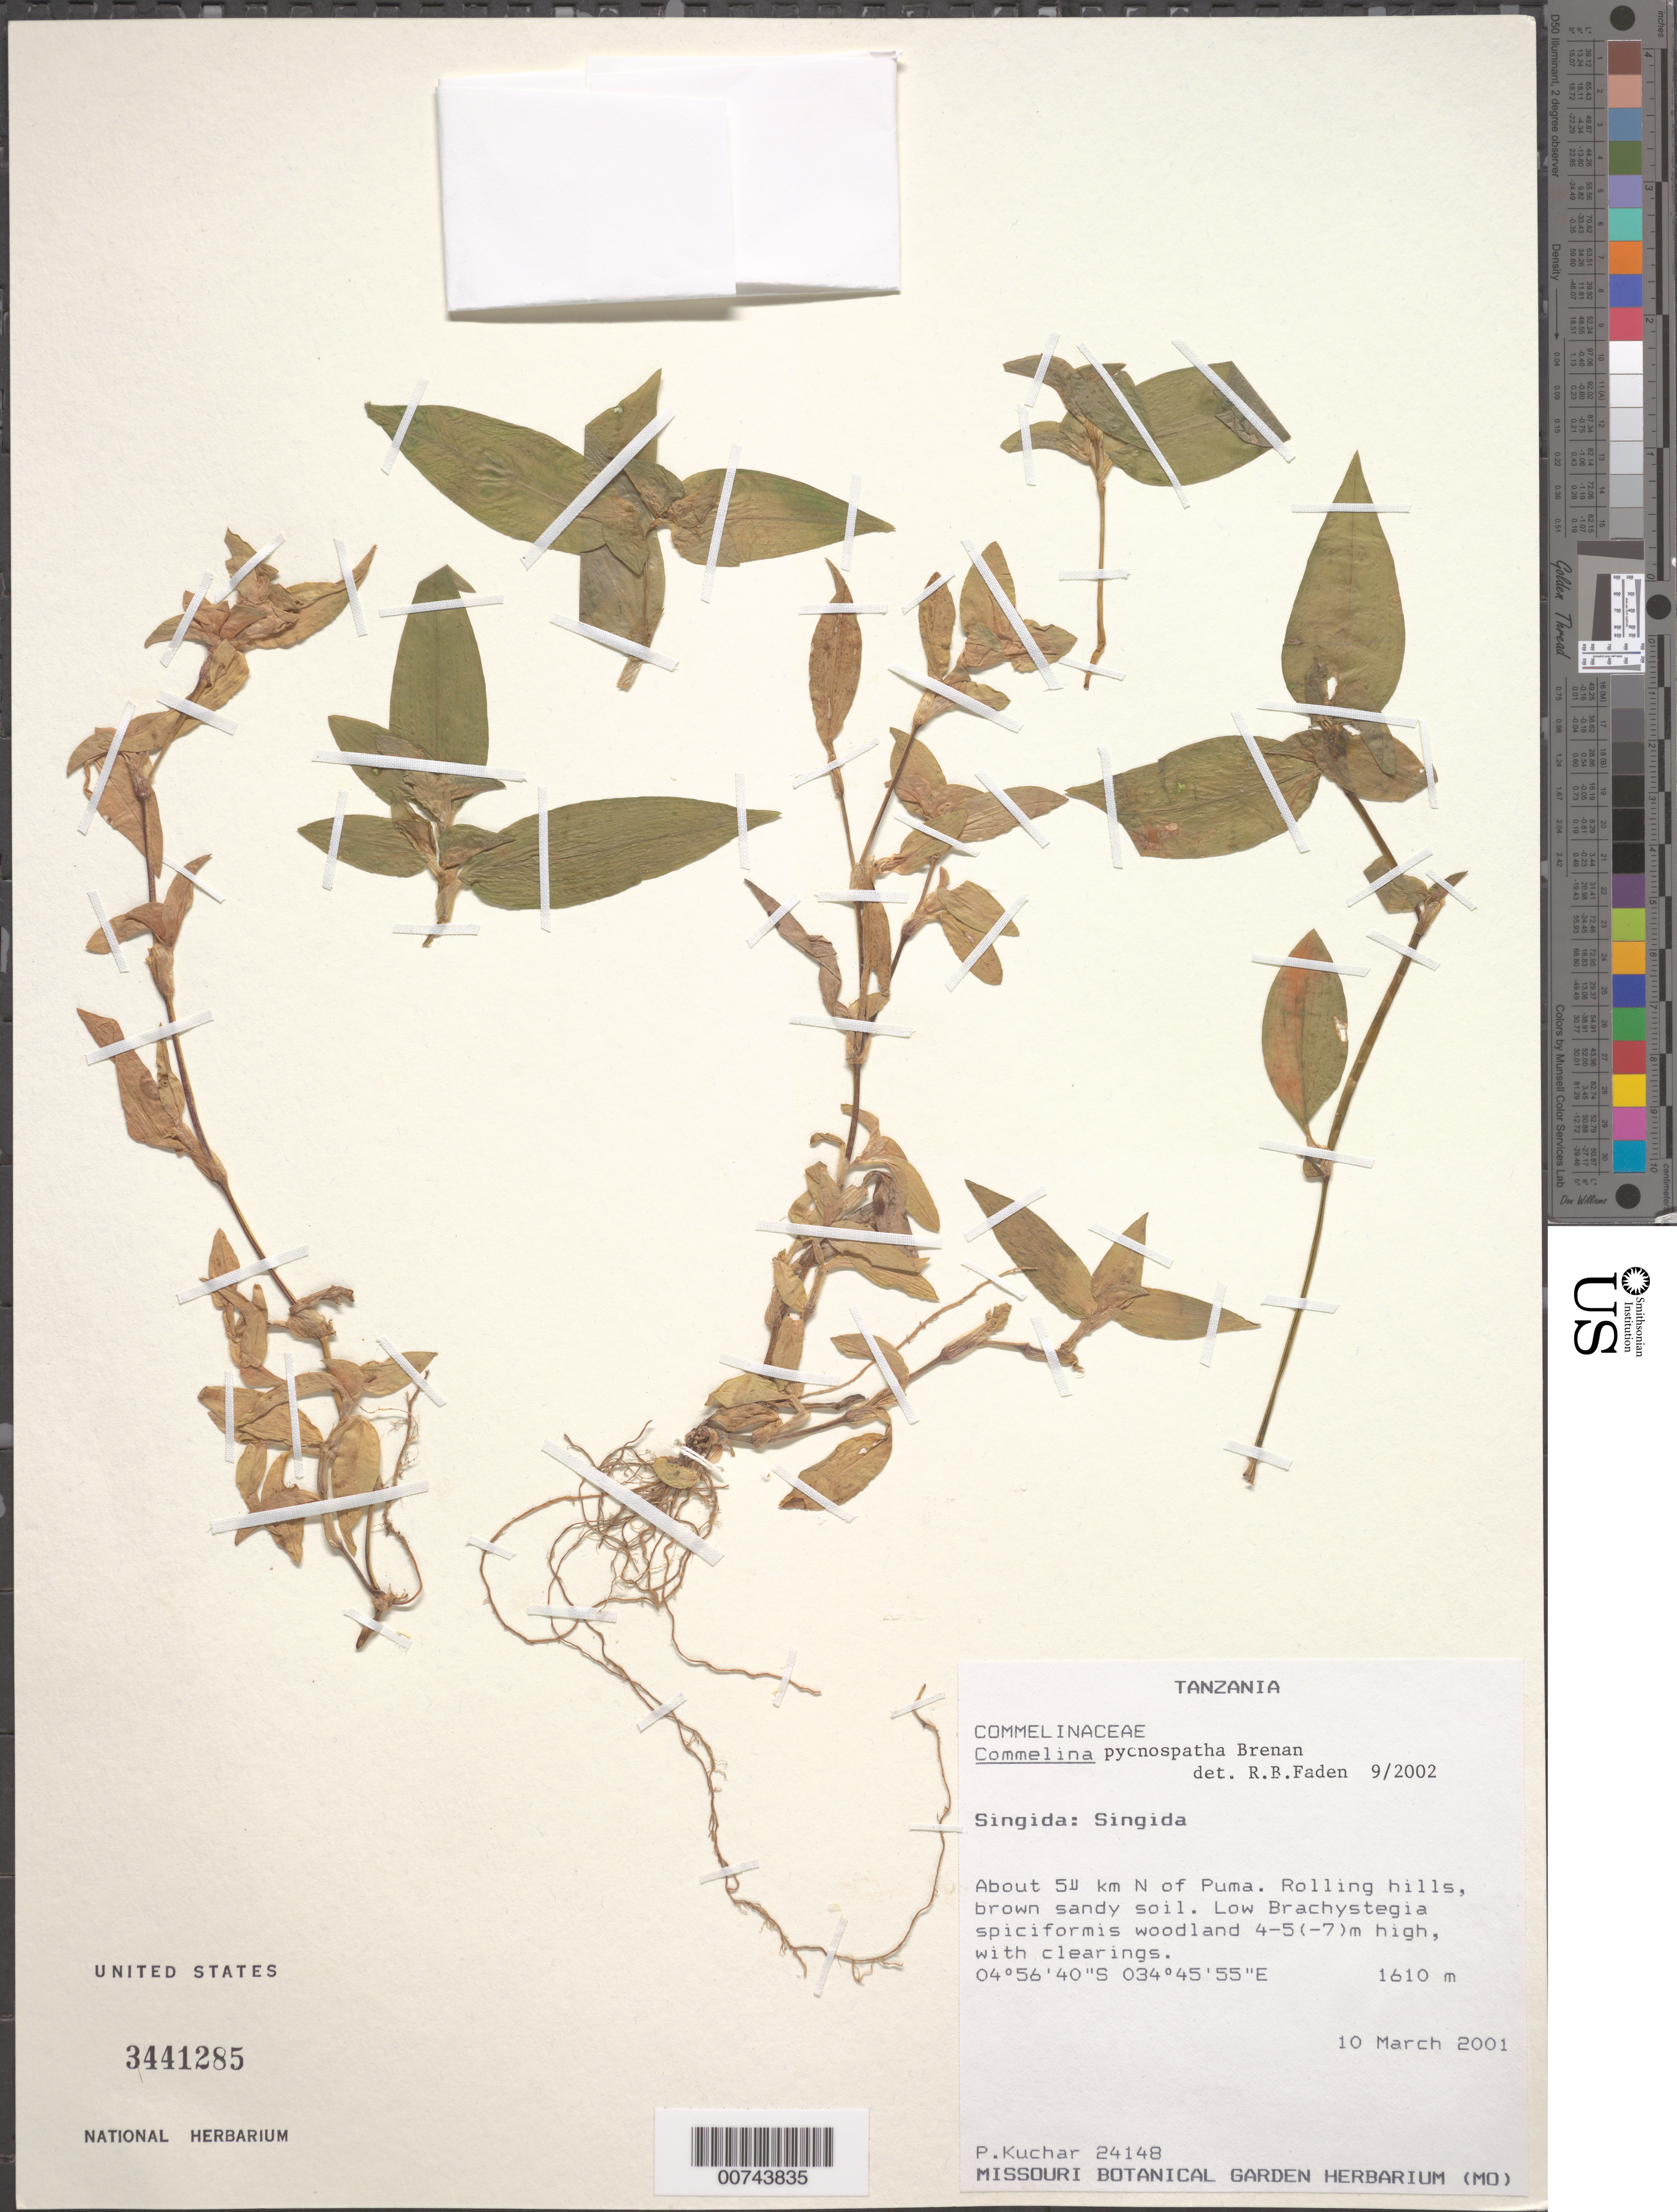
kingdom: Plantae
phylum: Tracheophyta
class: Liliopsida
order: Commelinales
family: Commelinaceae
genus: Commelina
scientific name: Commelina pycnospatha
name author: Brenan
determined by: Faden, Robert B., (US), Smithsonian Institution - National Museum of Natural History (UNITED STATES)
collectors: P. Kuchar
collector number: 24148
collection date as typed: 10 Mar 2001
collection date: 2001-03-10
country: Tanzania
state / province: Singida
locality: N of Puma.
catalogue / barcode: US 3441285